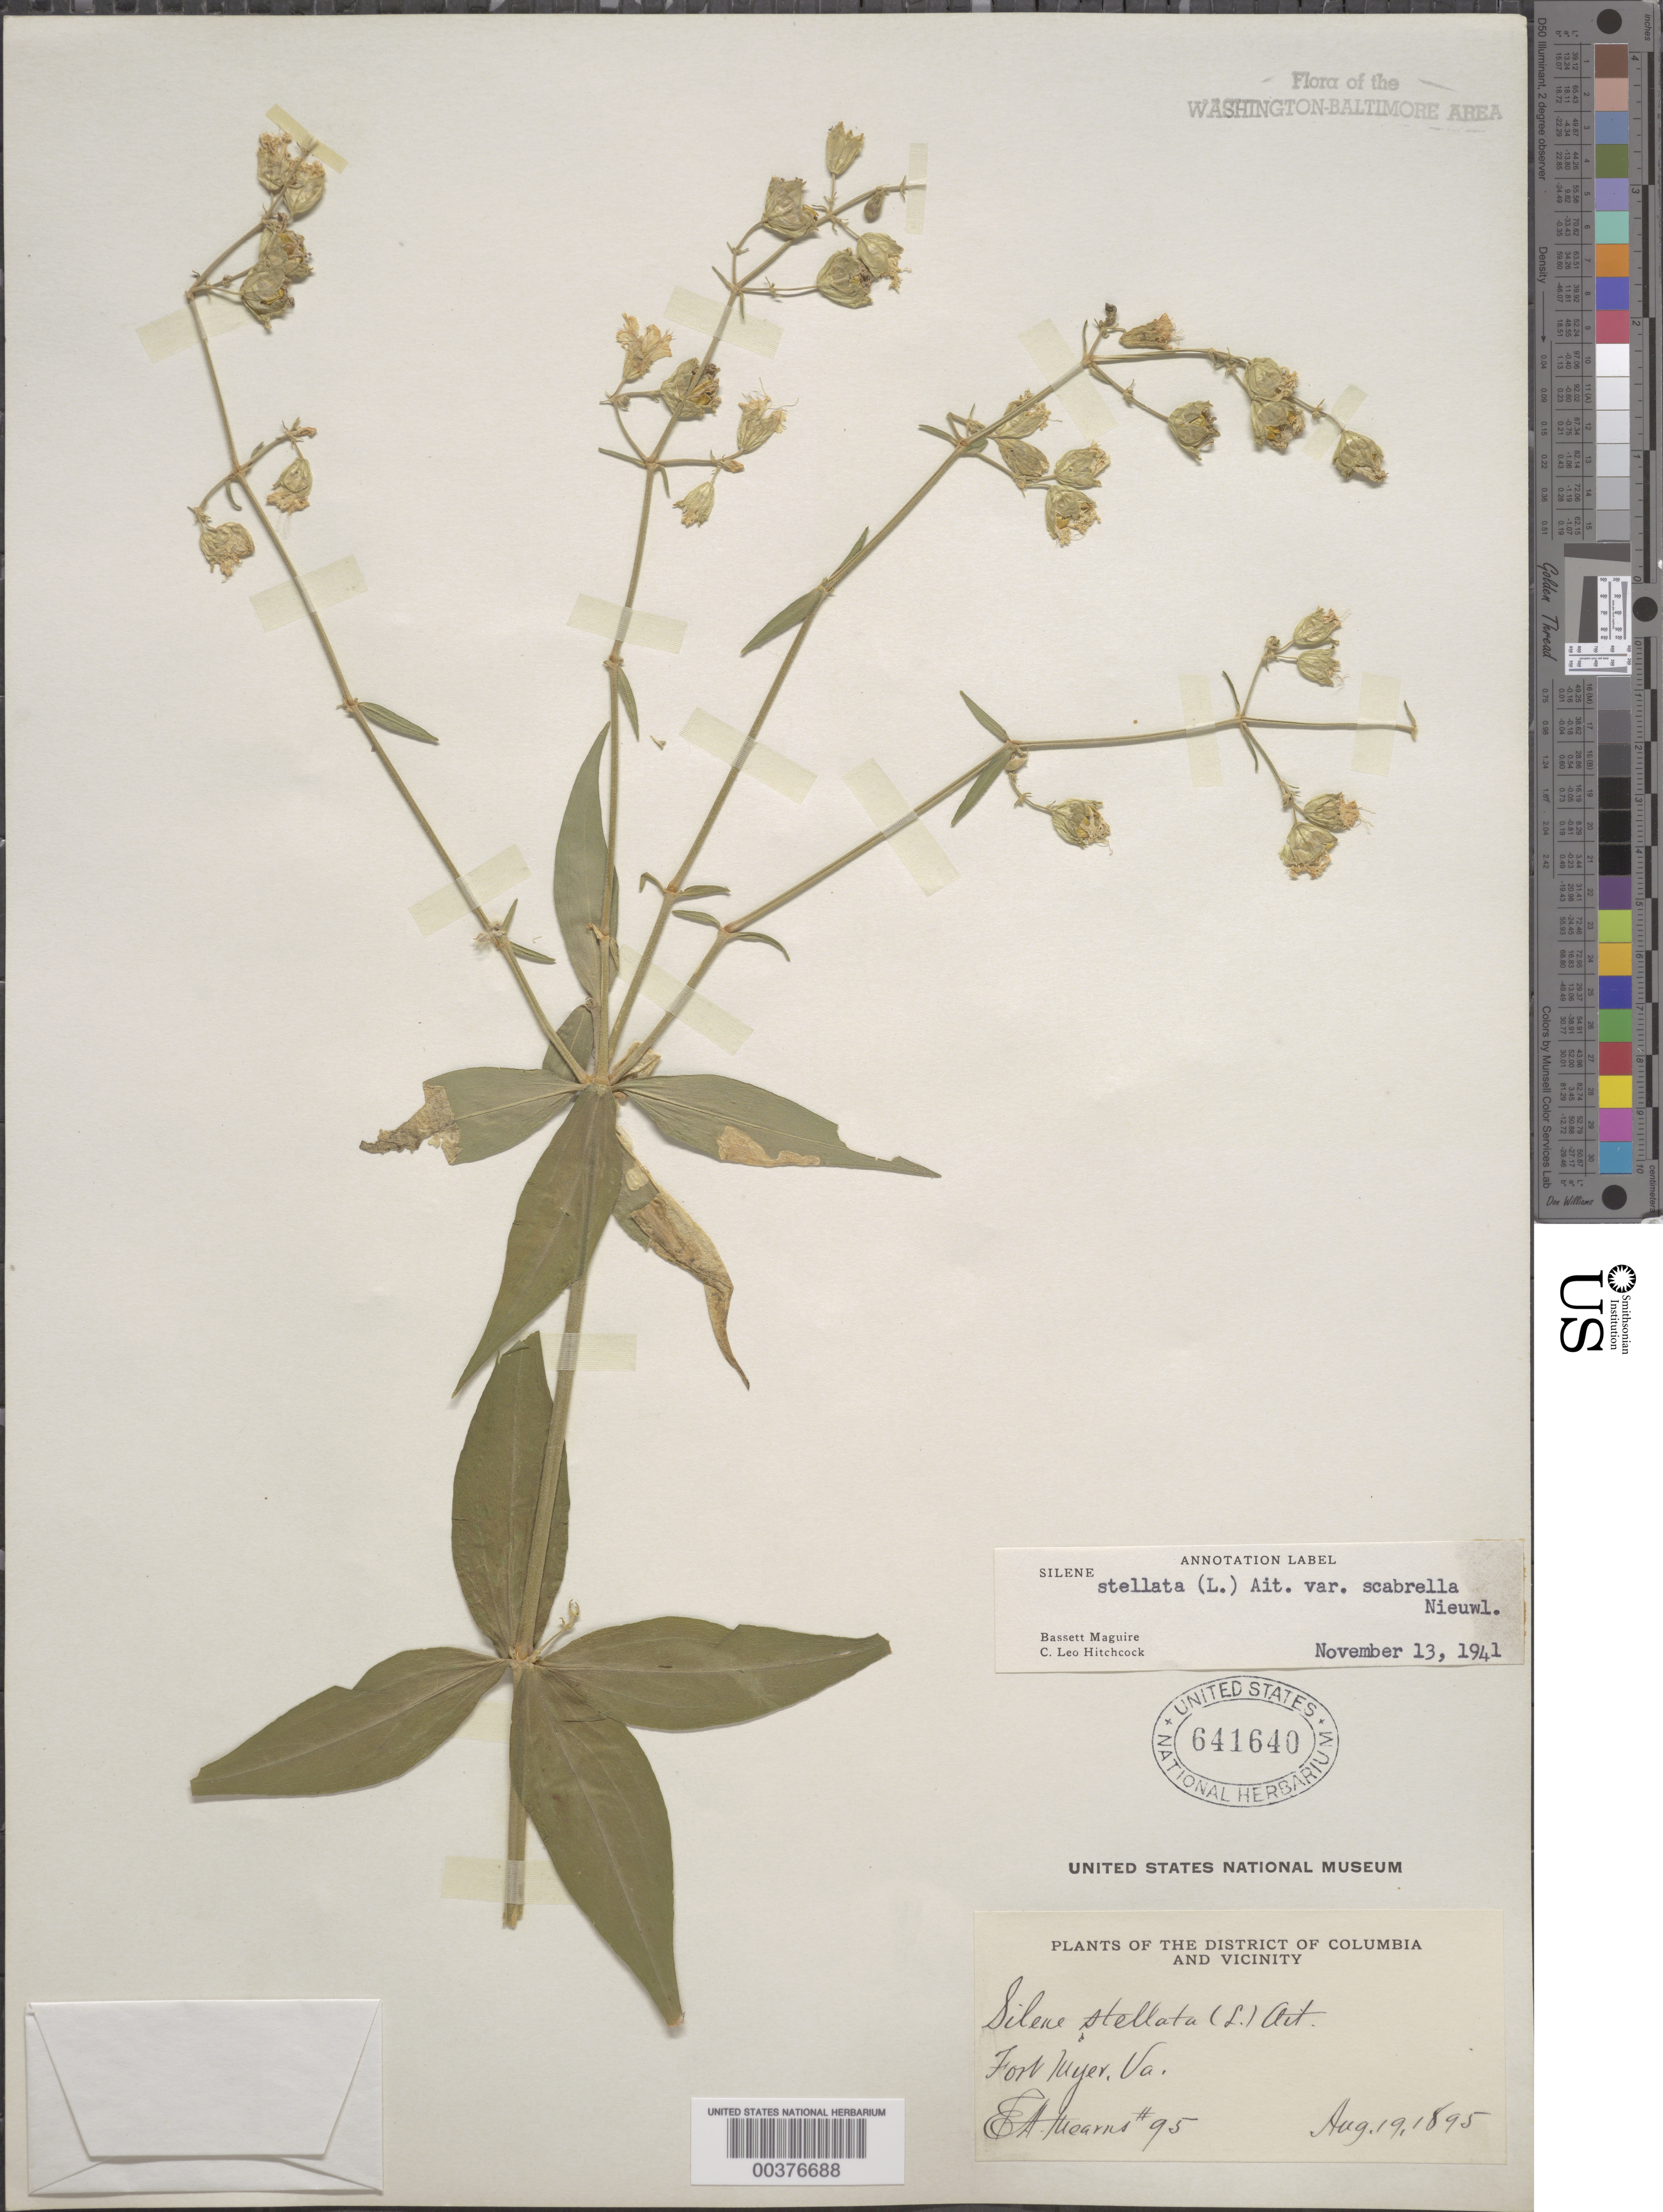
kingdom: Plantae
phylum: Tracheophyta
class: Magnoliopsida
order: Caryophyllales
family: Caryophyllaceae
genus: Silene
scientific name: Silene stellata var. scabrella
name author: (Nieuwl.) E.J. Palmer & Steyerm.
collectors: E. A. Mearns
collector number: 95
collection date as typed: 19 Aug 1895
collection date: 1895-08-19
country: United States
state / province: Virginia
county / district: Arlington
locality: Fort Myers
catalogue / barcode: US 641640